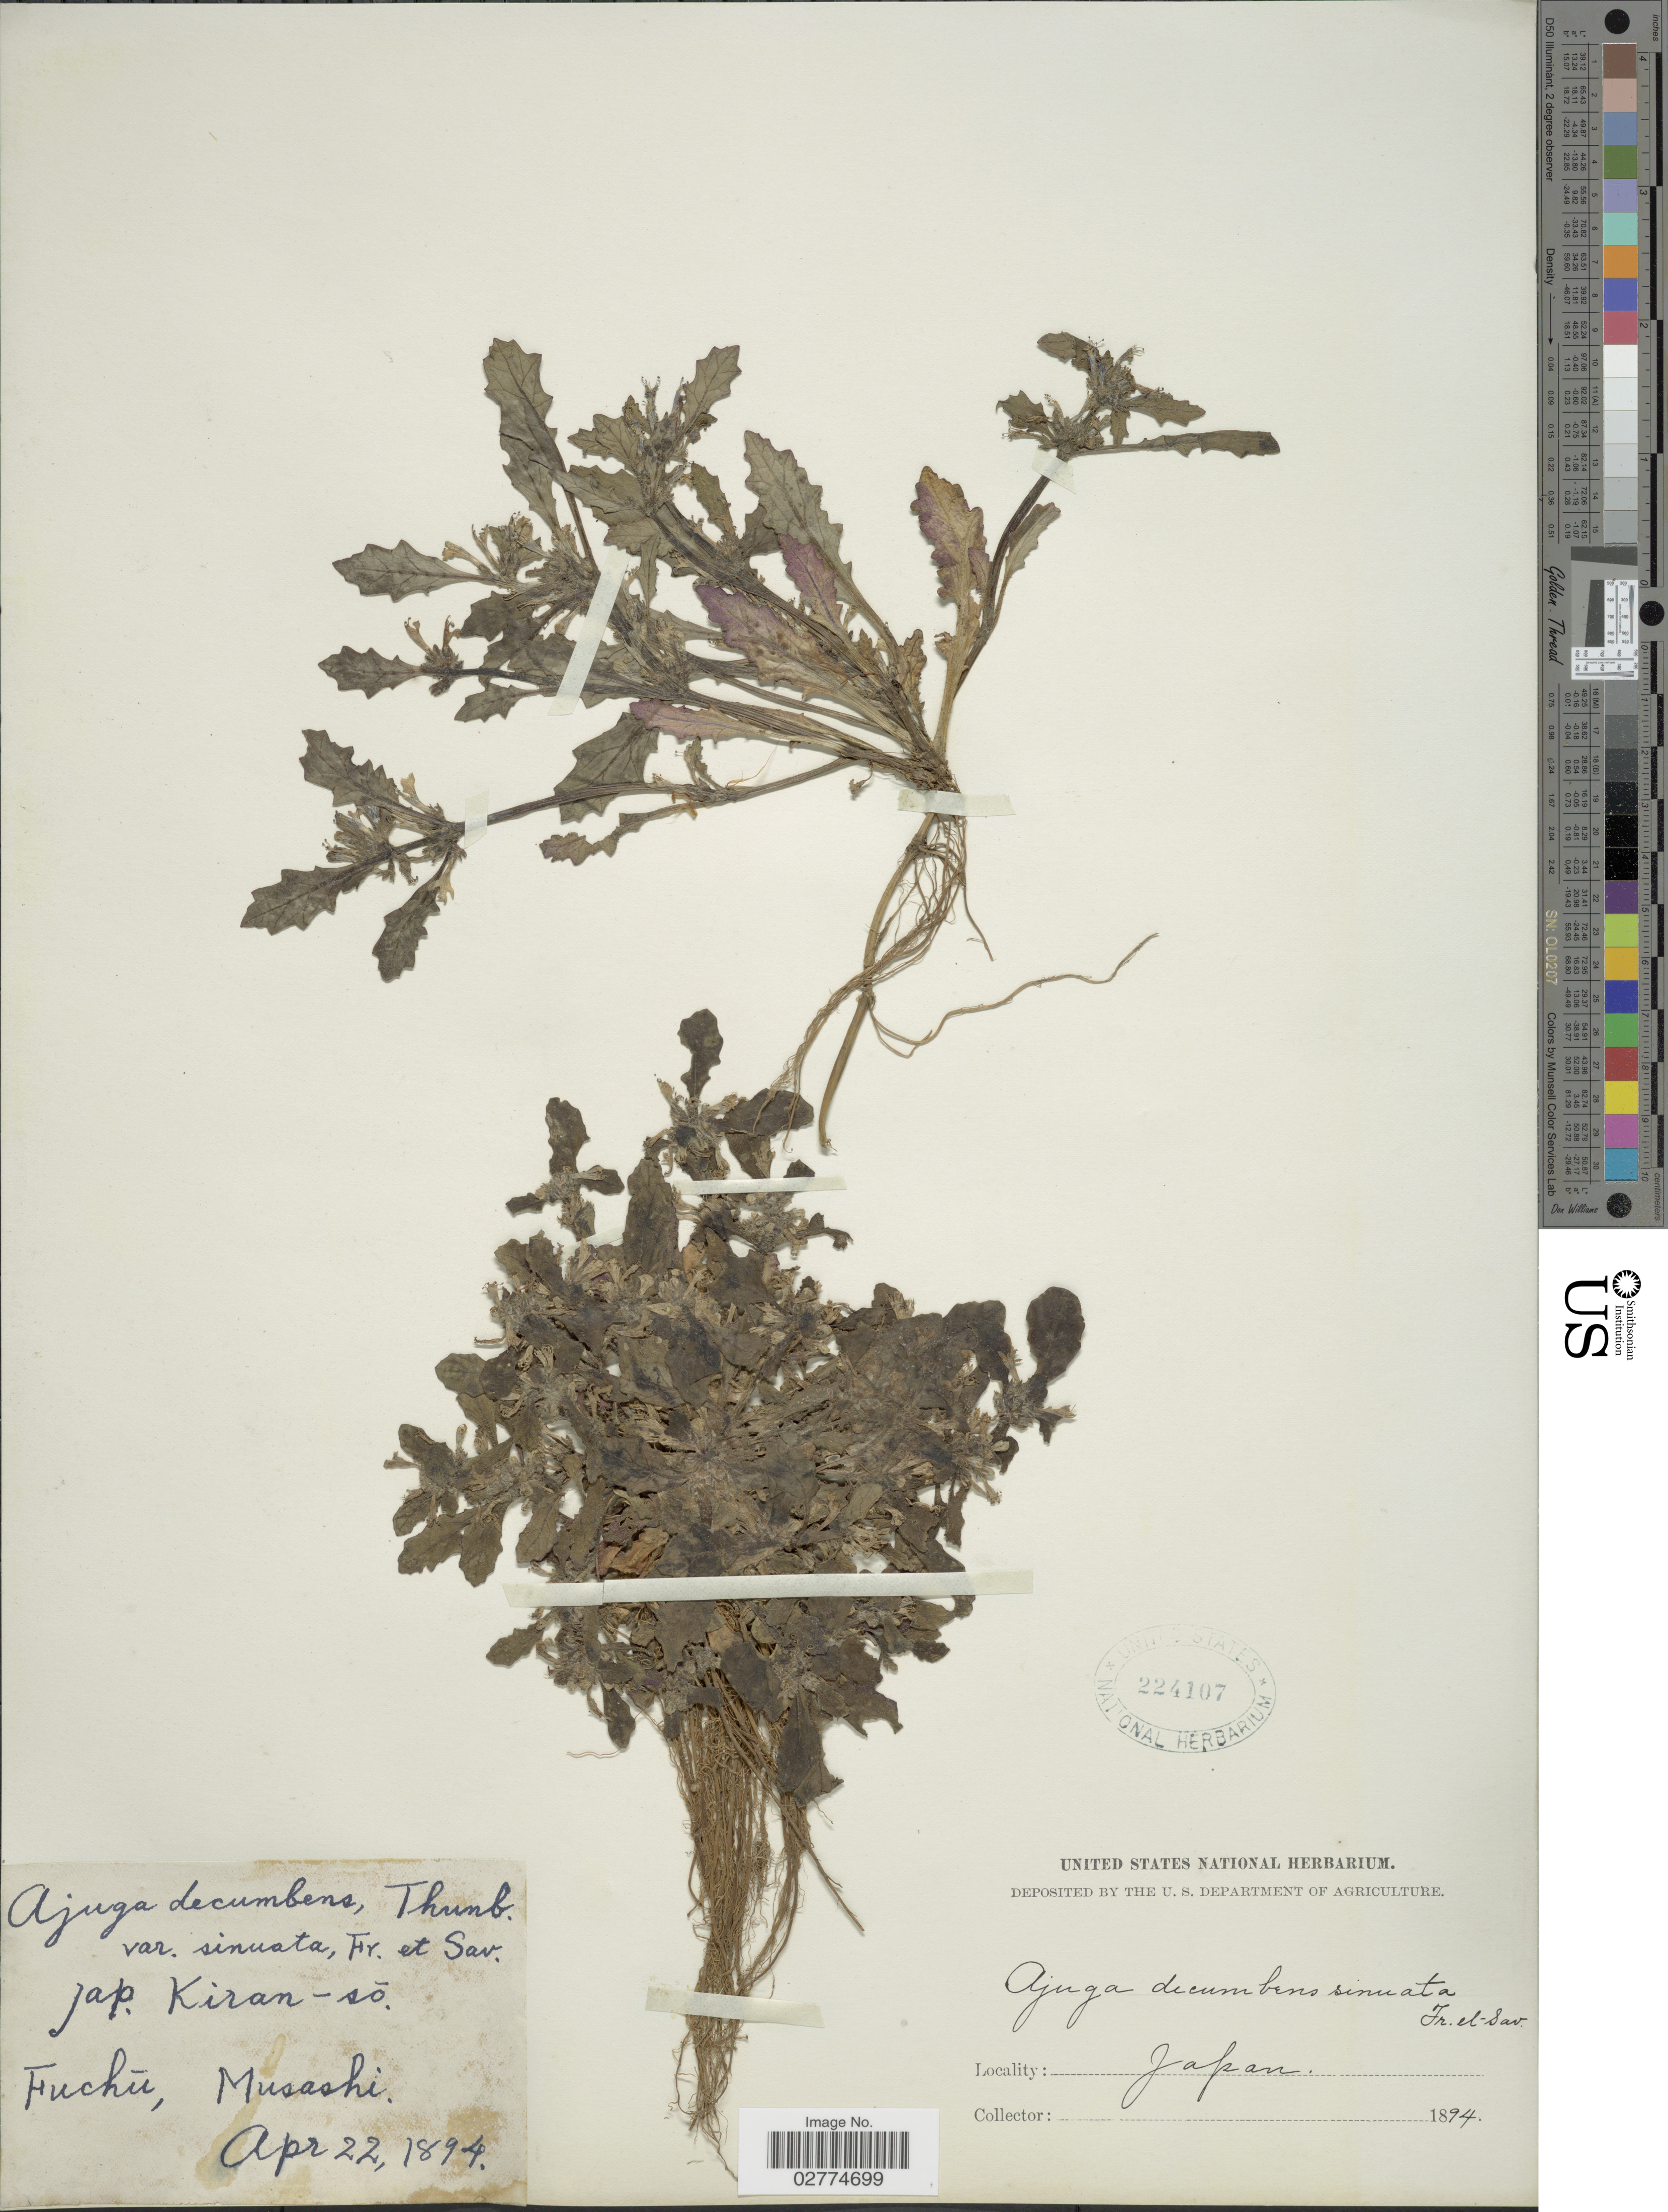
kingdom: Plantae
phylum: Tracheophyta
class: Magnoliopsida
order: Lamiales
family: Lamiaceae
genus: Ajuga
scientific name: Ajuga decumbens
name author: Thunb.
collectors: Musashi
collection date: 1894-04-22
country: Japan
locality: Fuchū.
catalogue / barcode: US 224107